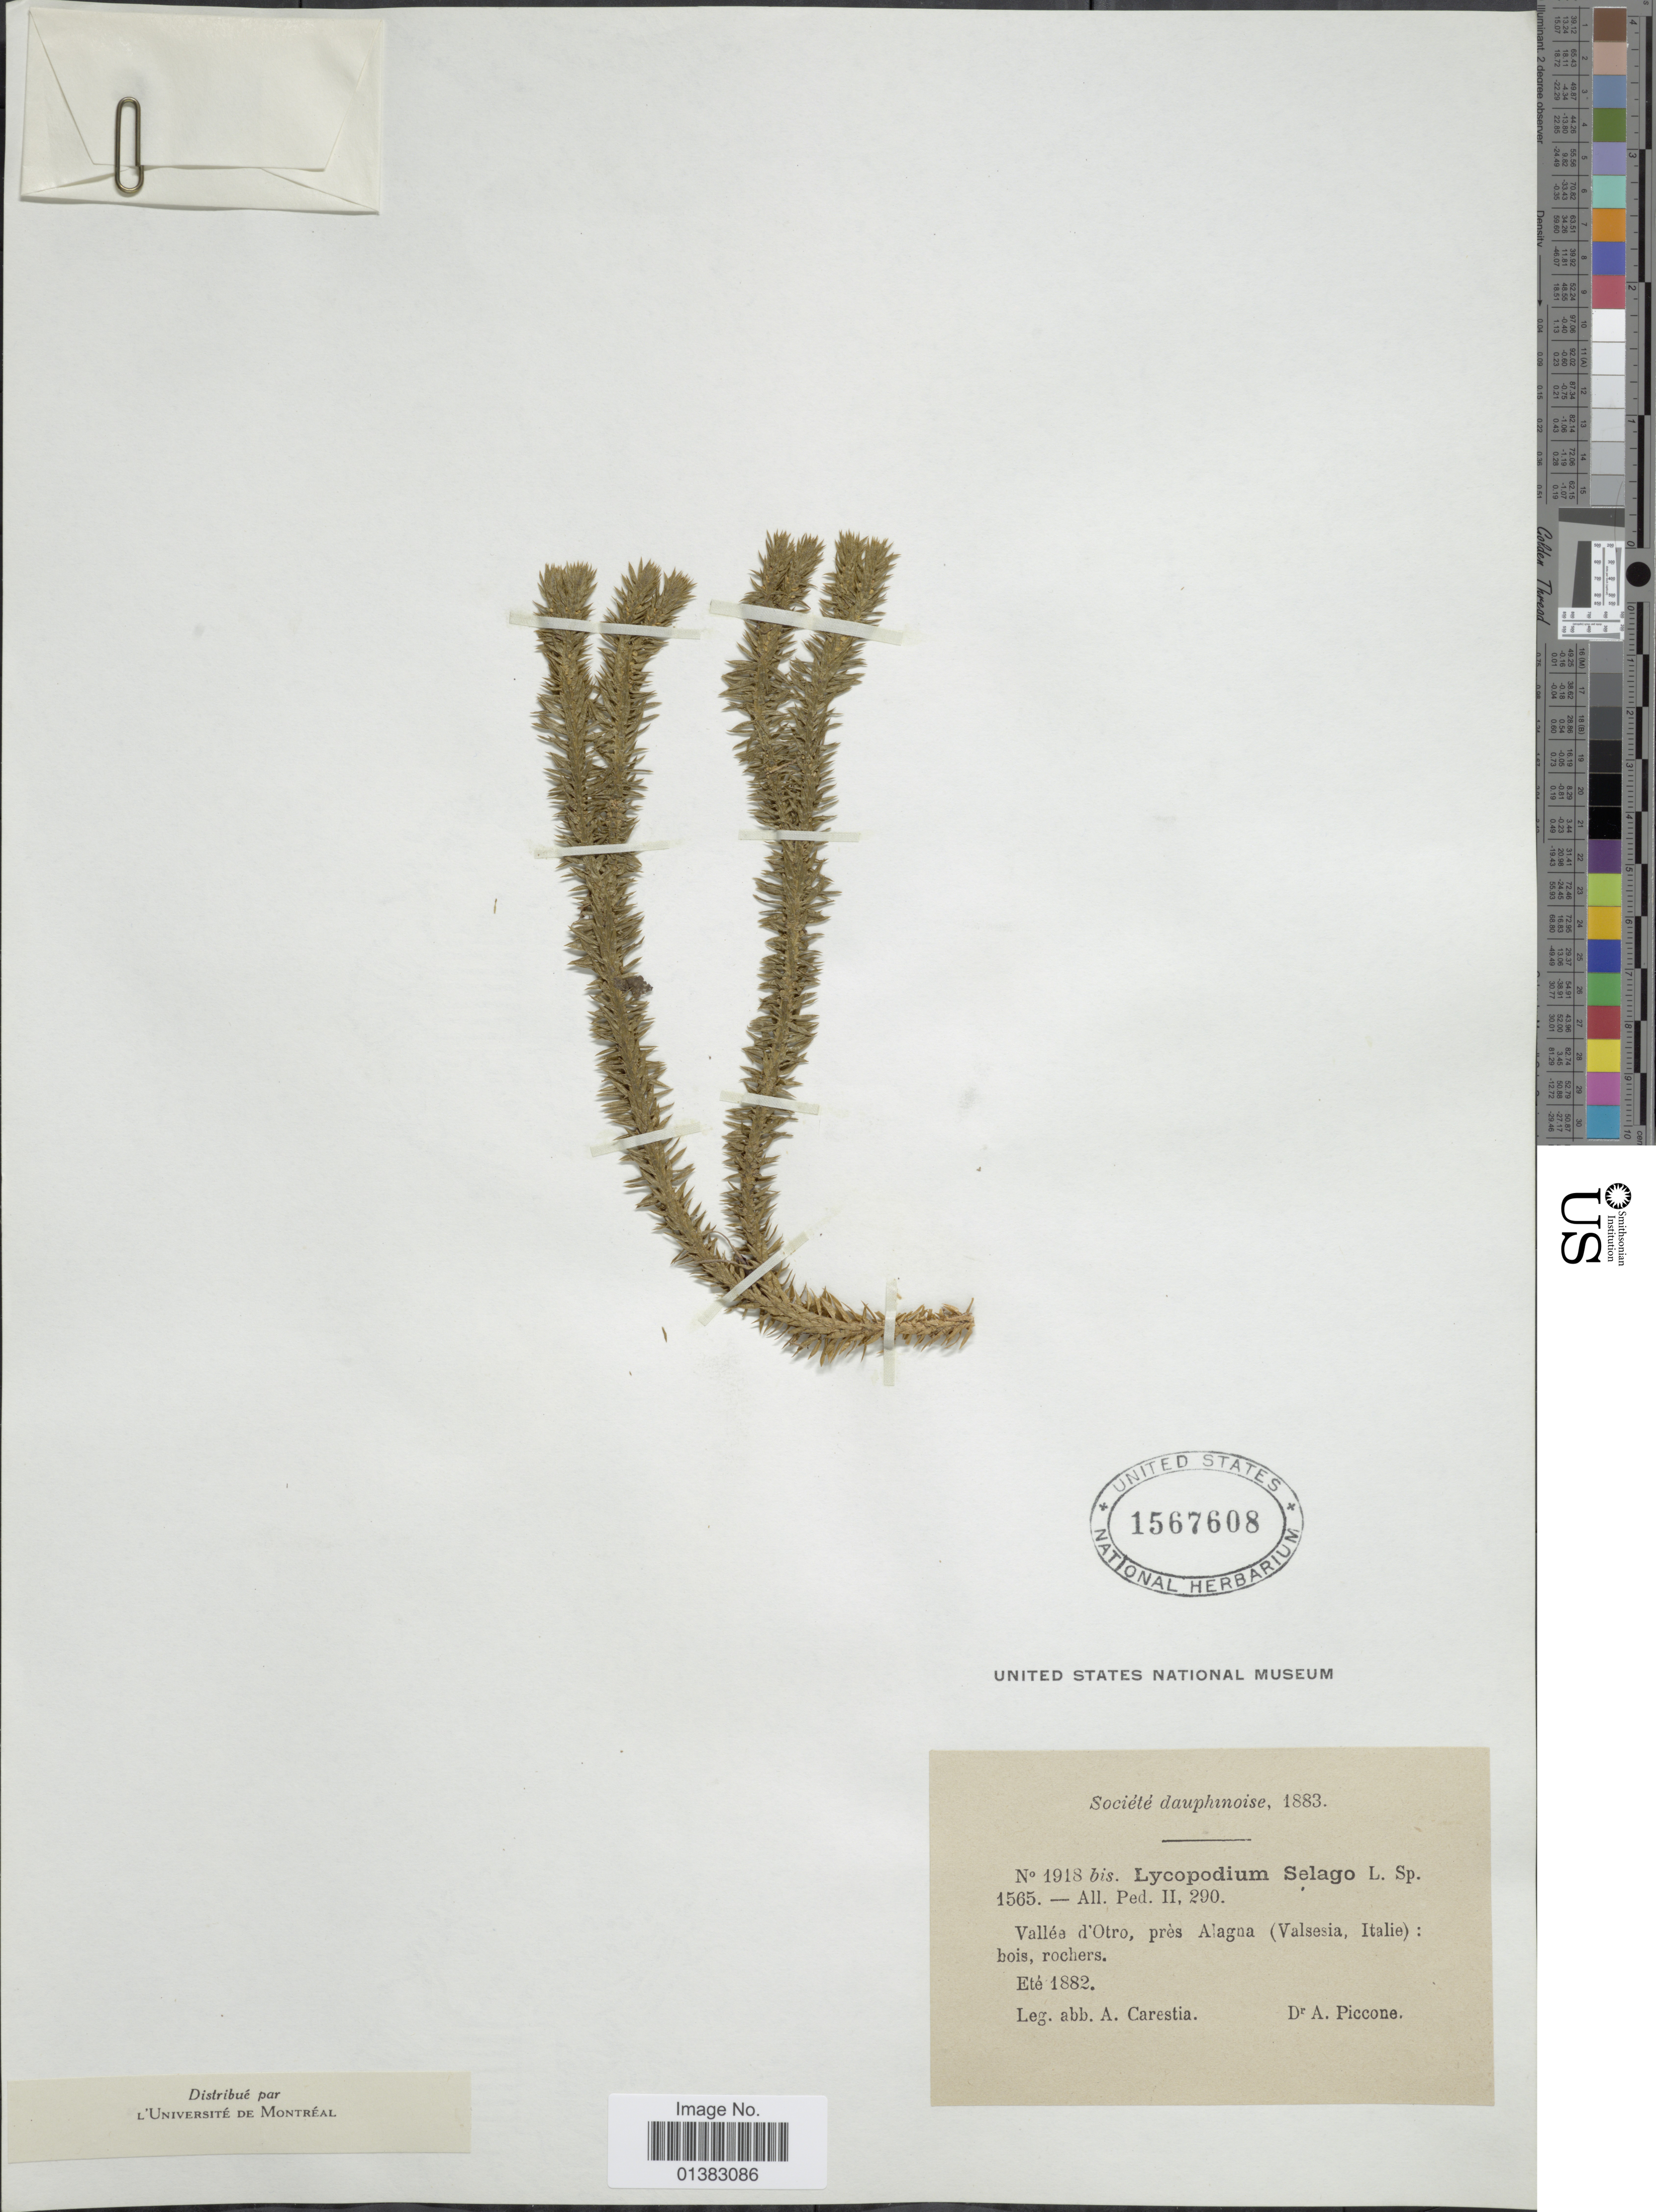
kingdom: Plantae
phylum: Tracheophyta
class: Lycopodiopsida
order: Lycopodiales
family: Lycopodiaceae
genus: Huperzia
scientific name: Huperzia selago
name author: (L.) Bernh. ex Schrank & Mart.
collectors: A. Carestia & A. Piccone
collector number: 1918bis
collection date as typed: Eté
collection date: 1882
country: Italy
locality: Vallée d' Otro, prés Alagna (Valsesia): bois, rochers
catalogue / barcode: US 1567608